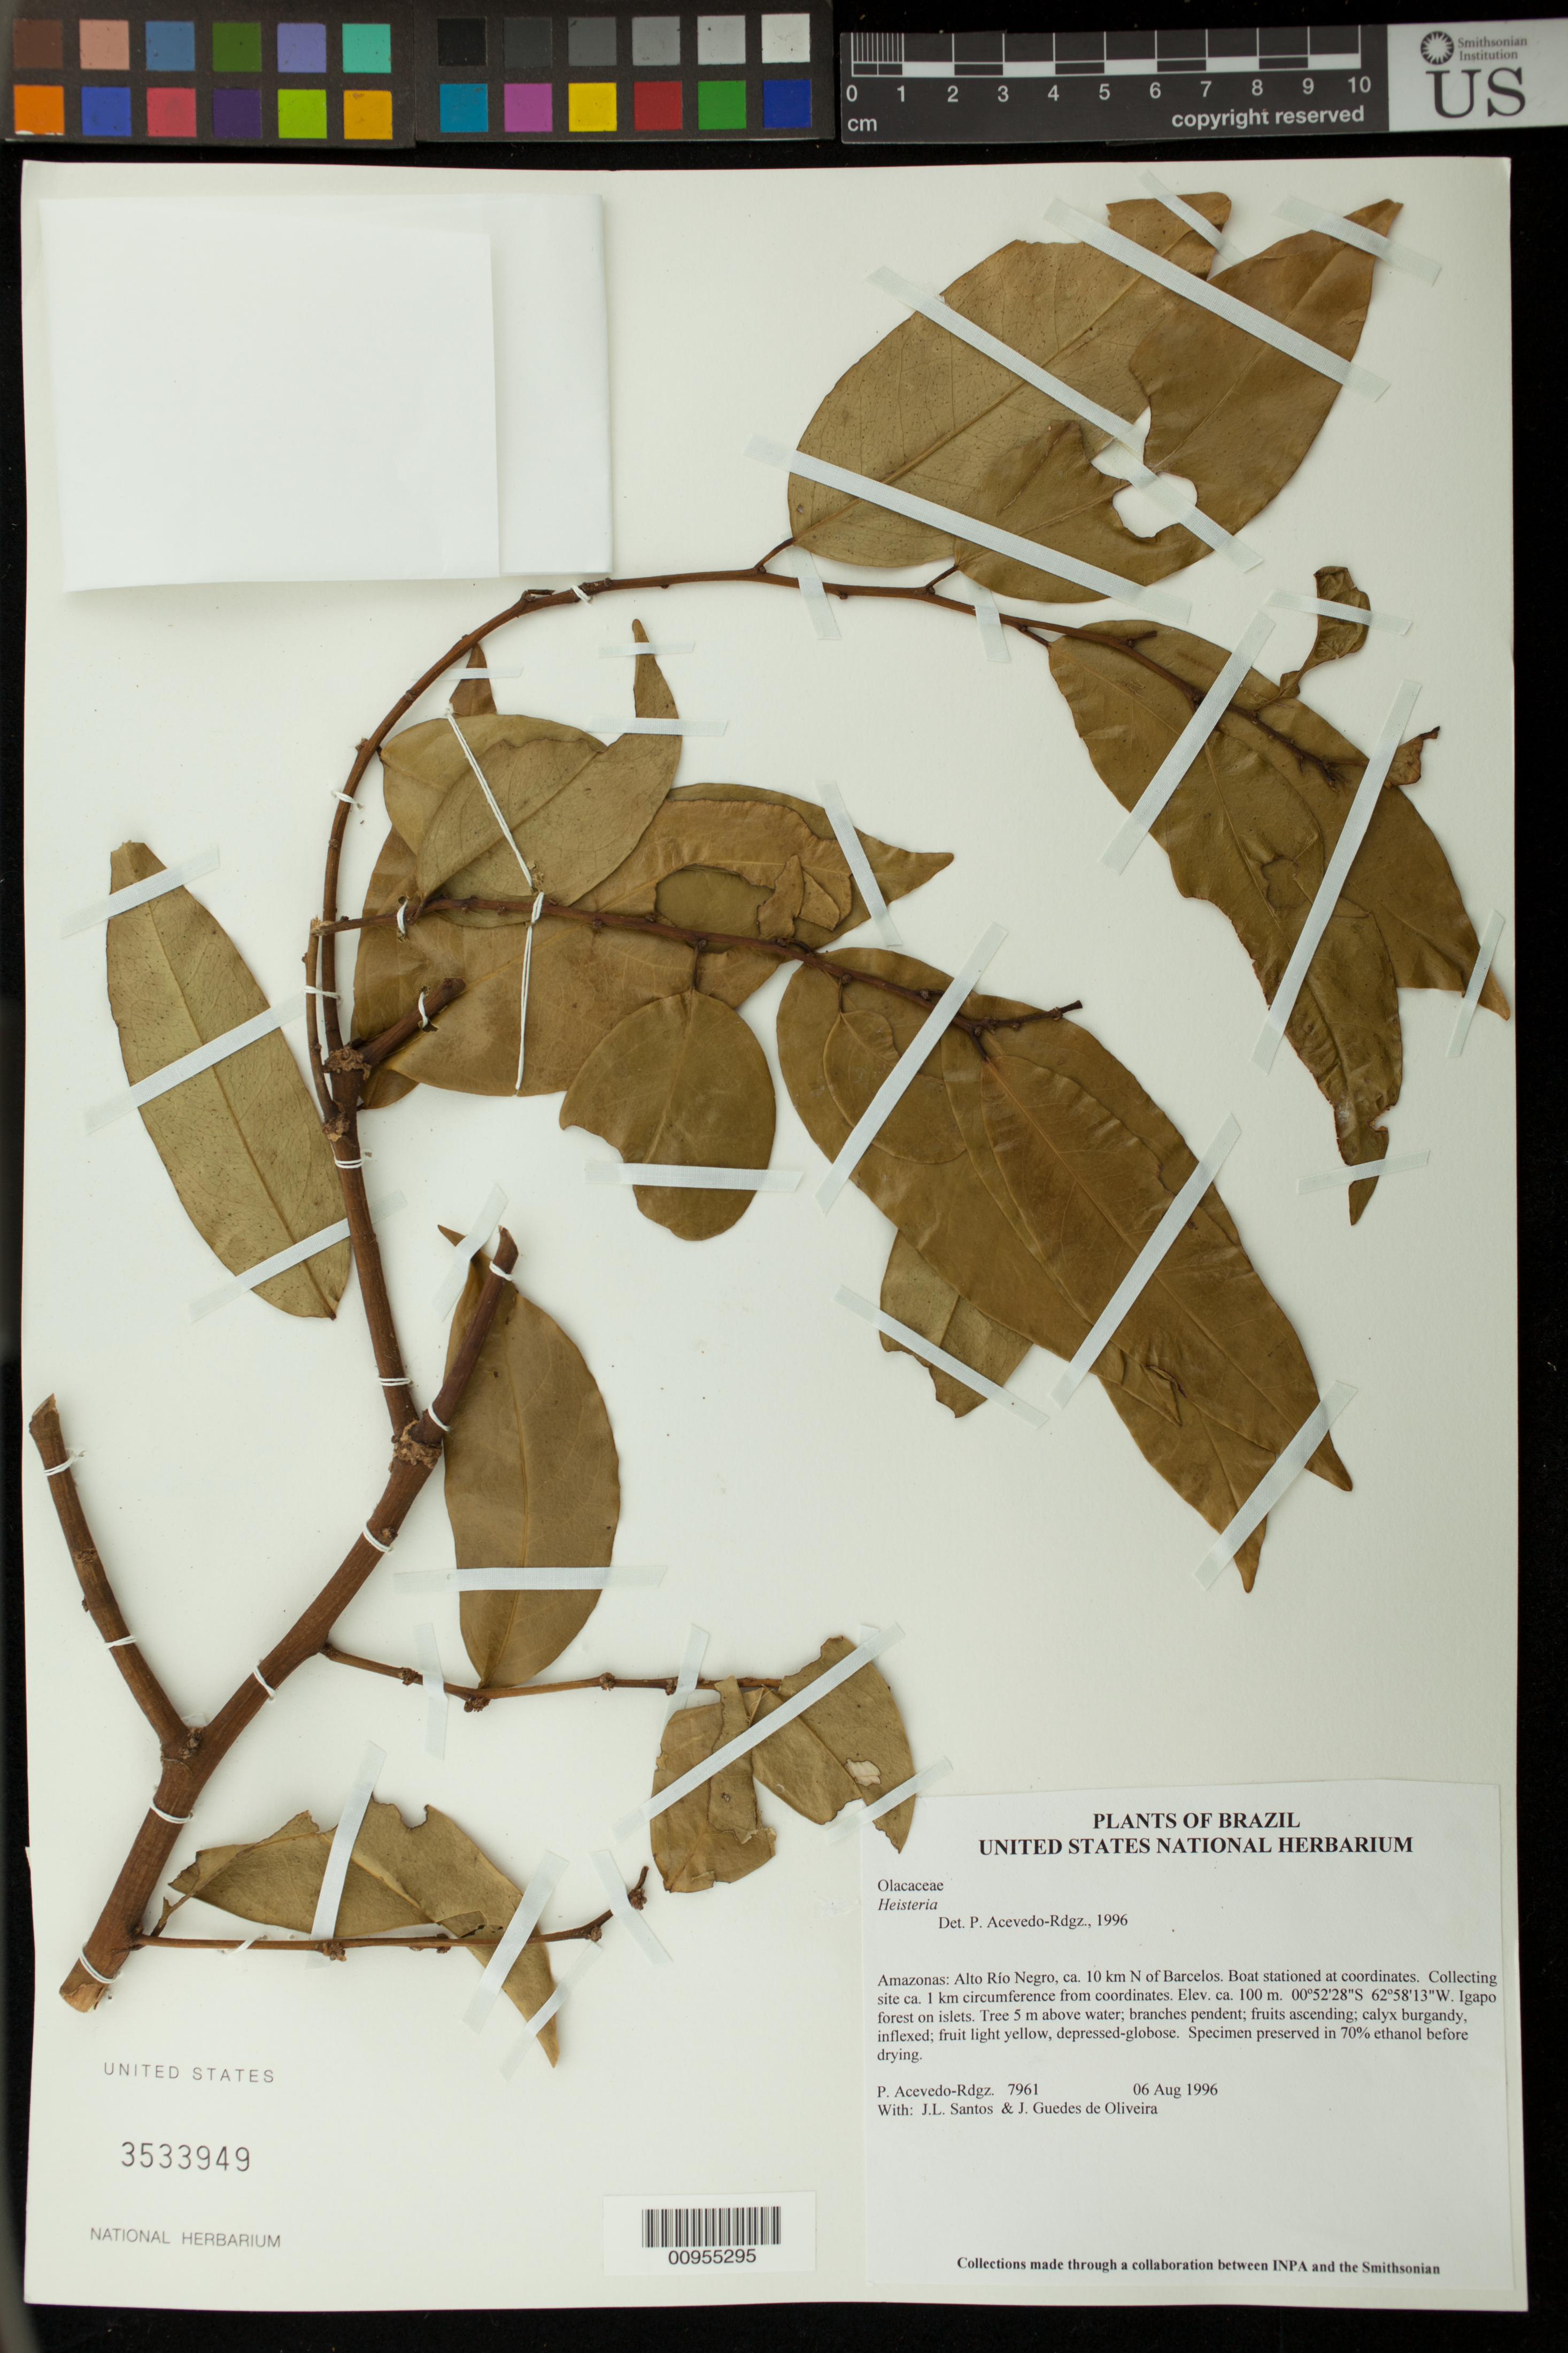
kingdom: Plantae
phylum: Tracheophyta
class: Magnoliopsida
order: Santalales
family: Erythropalaceae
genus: Heisteria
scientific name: Heisteria sp.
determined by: Acevedo-Rodríguez, P., (BOT), Smithsonian Institution - National Museum of Natural History (UNITED STATES)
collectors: P. Acevedo-Rodr., J. L. Santos & J. Guedes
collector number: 7961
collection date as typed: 06 Aug 1996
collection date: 1996-08-06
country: Brazil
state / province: Amazonas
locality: Amazonas: Alto Río Negro, ca. 10 km N of Barcelos. Boat stationed at coordinates. Collecting site ca. 1 km circumference from coordinates.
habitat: Igapo forest on islets.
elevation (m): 100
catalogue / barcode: US 3533949